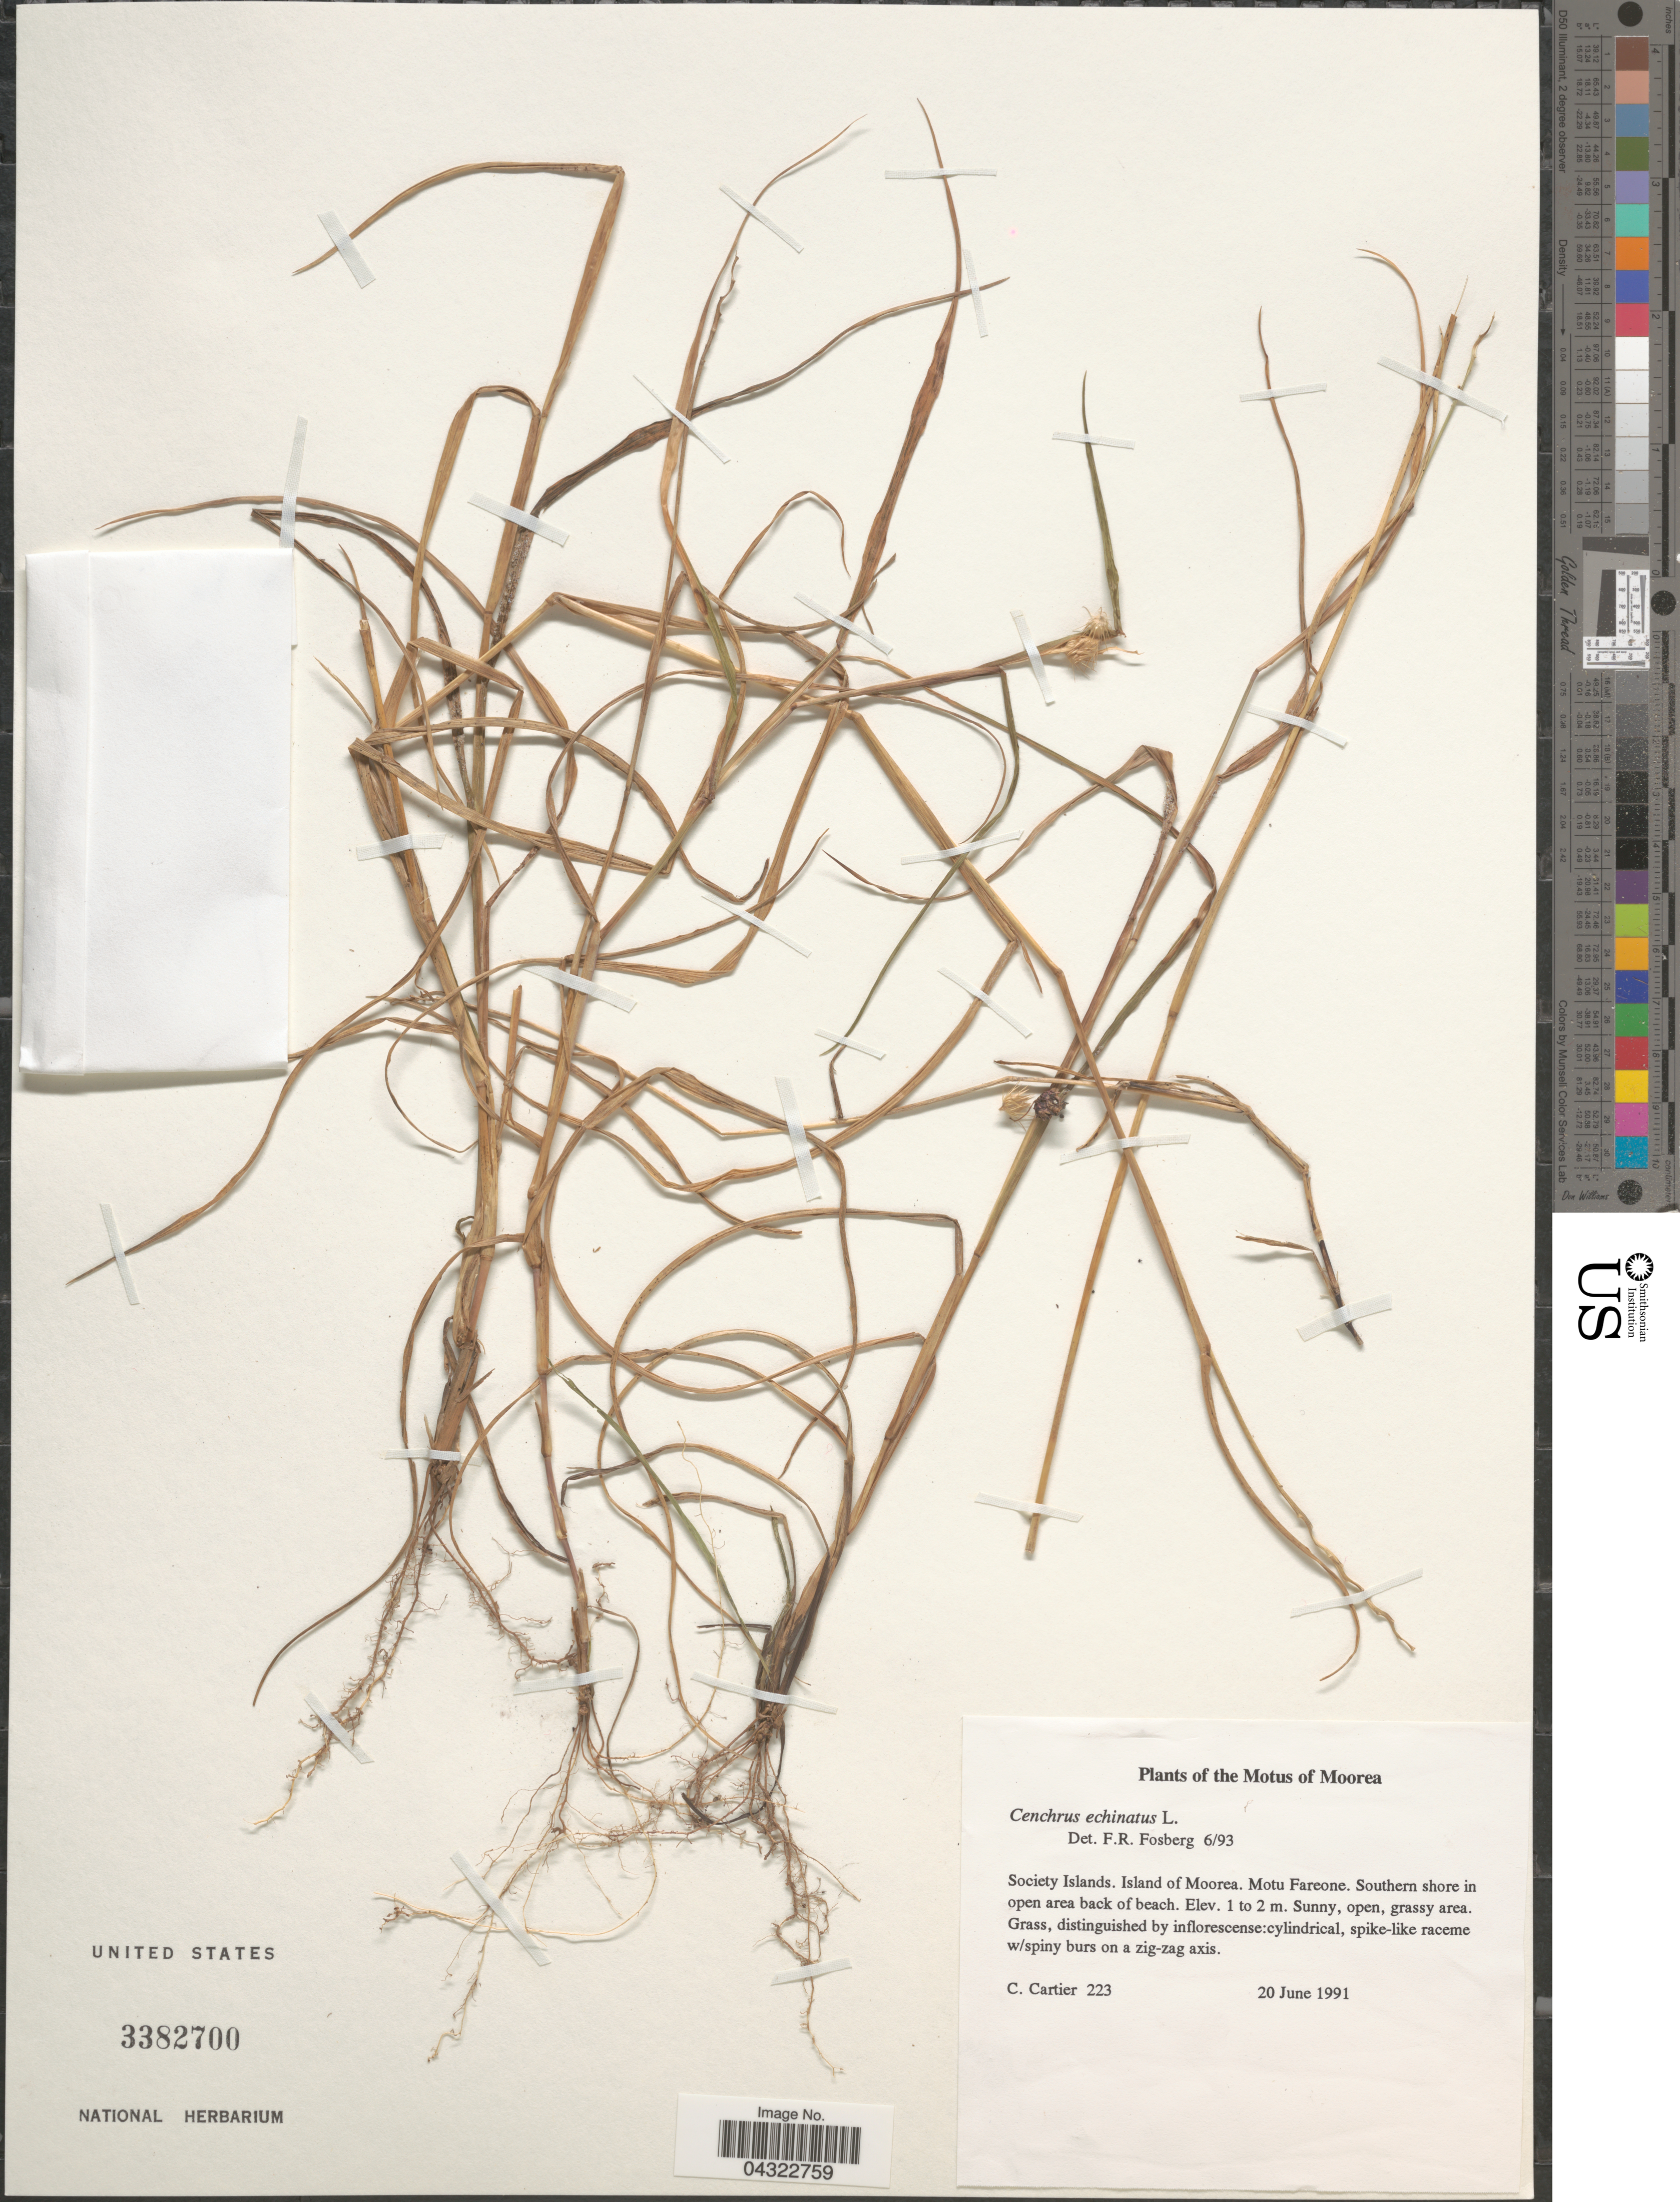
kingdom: Plantae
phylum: Tracheophyta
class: Liliopsida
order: Poales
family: Poaceae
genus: Cenchrus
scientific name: Cenchrus echinatus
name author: L.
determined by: Fosberg, F. R.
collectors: C. Cartier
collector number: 223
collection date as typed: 20 Jun 1991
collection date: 1991-06-20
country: French Polynesia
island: Moorea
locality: Southern shore in open area back of beach, Fareone [Society Is.]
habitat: Sunny, open, grassy area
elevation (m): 1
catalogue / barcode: US 3382700